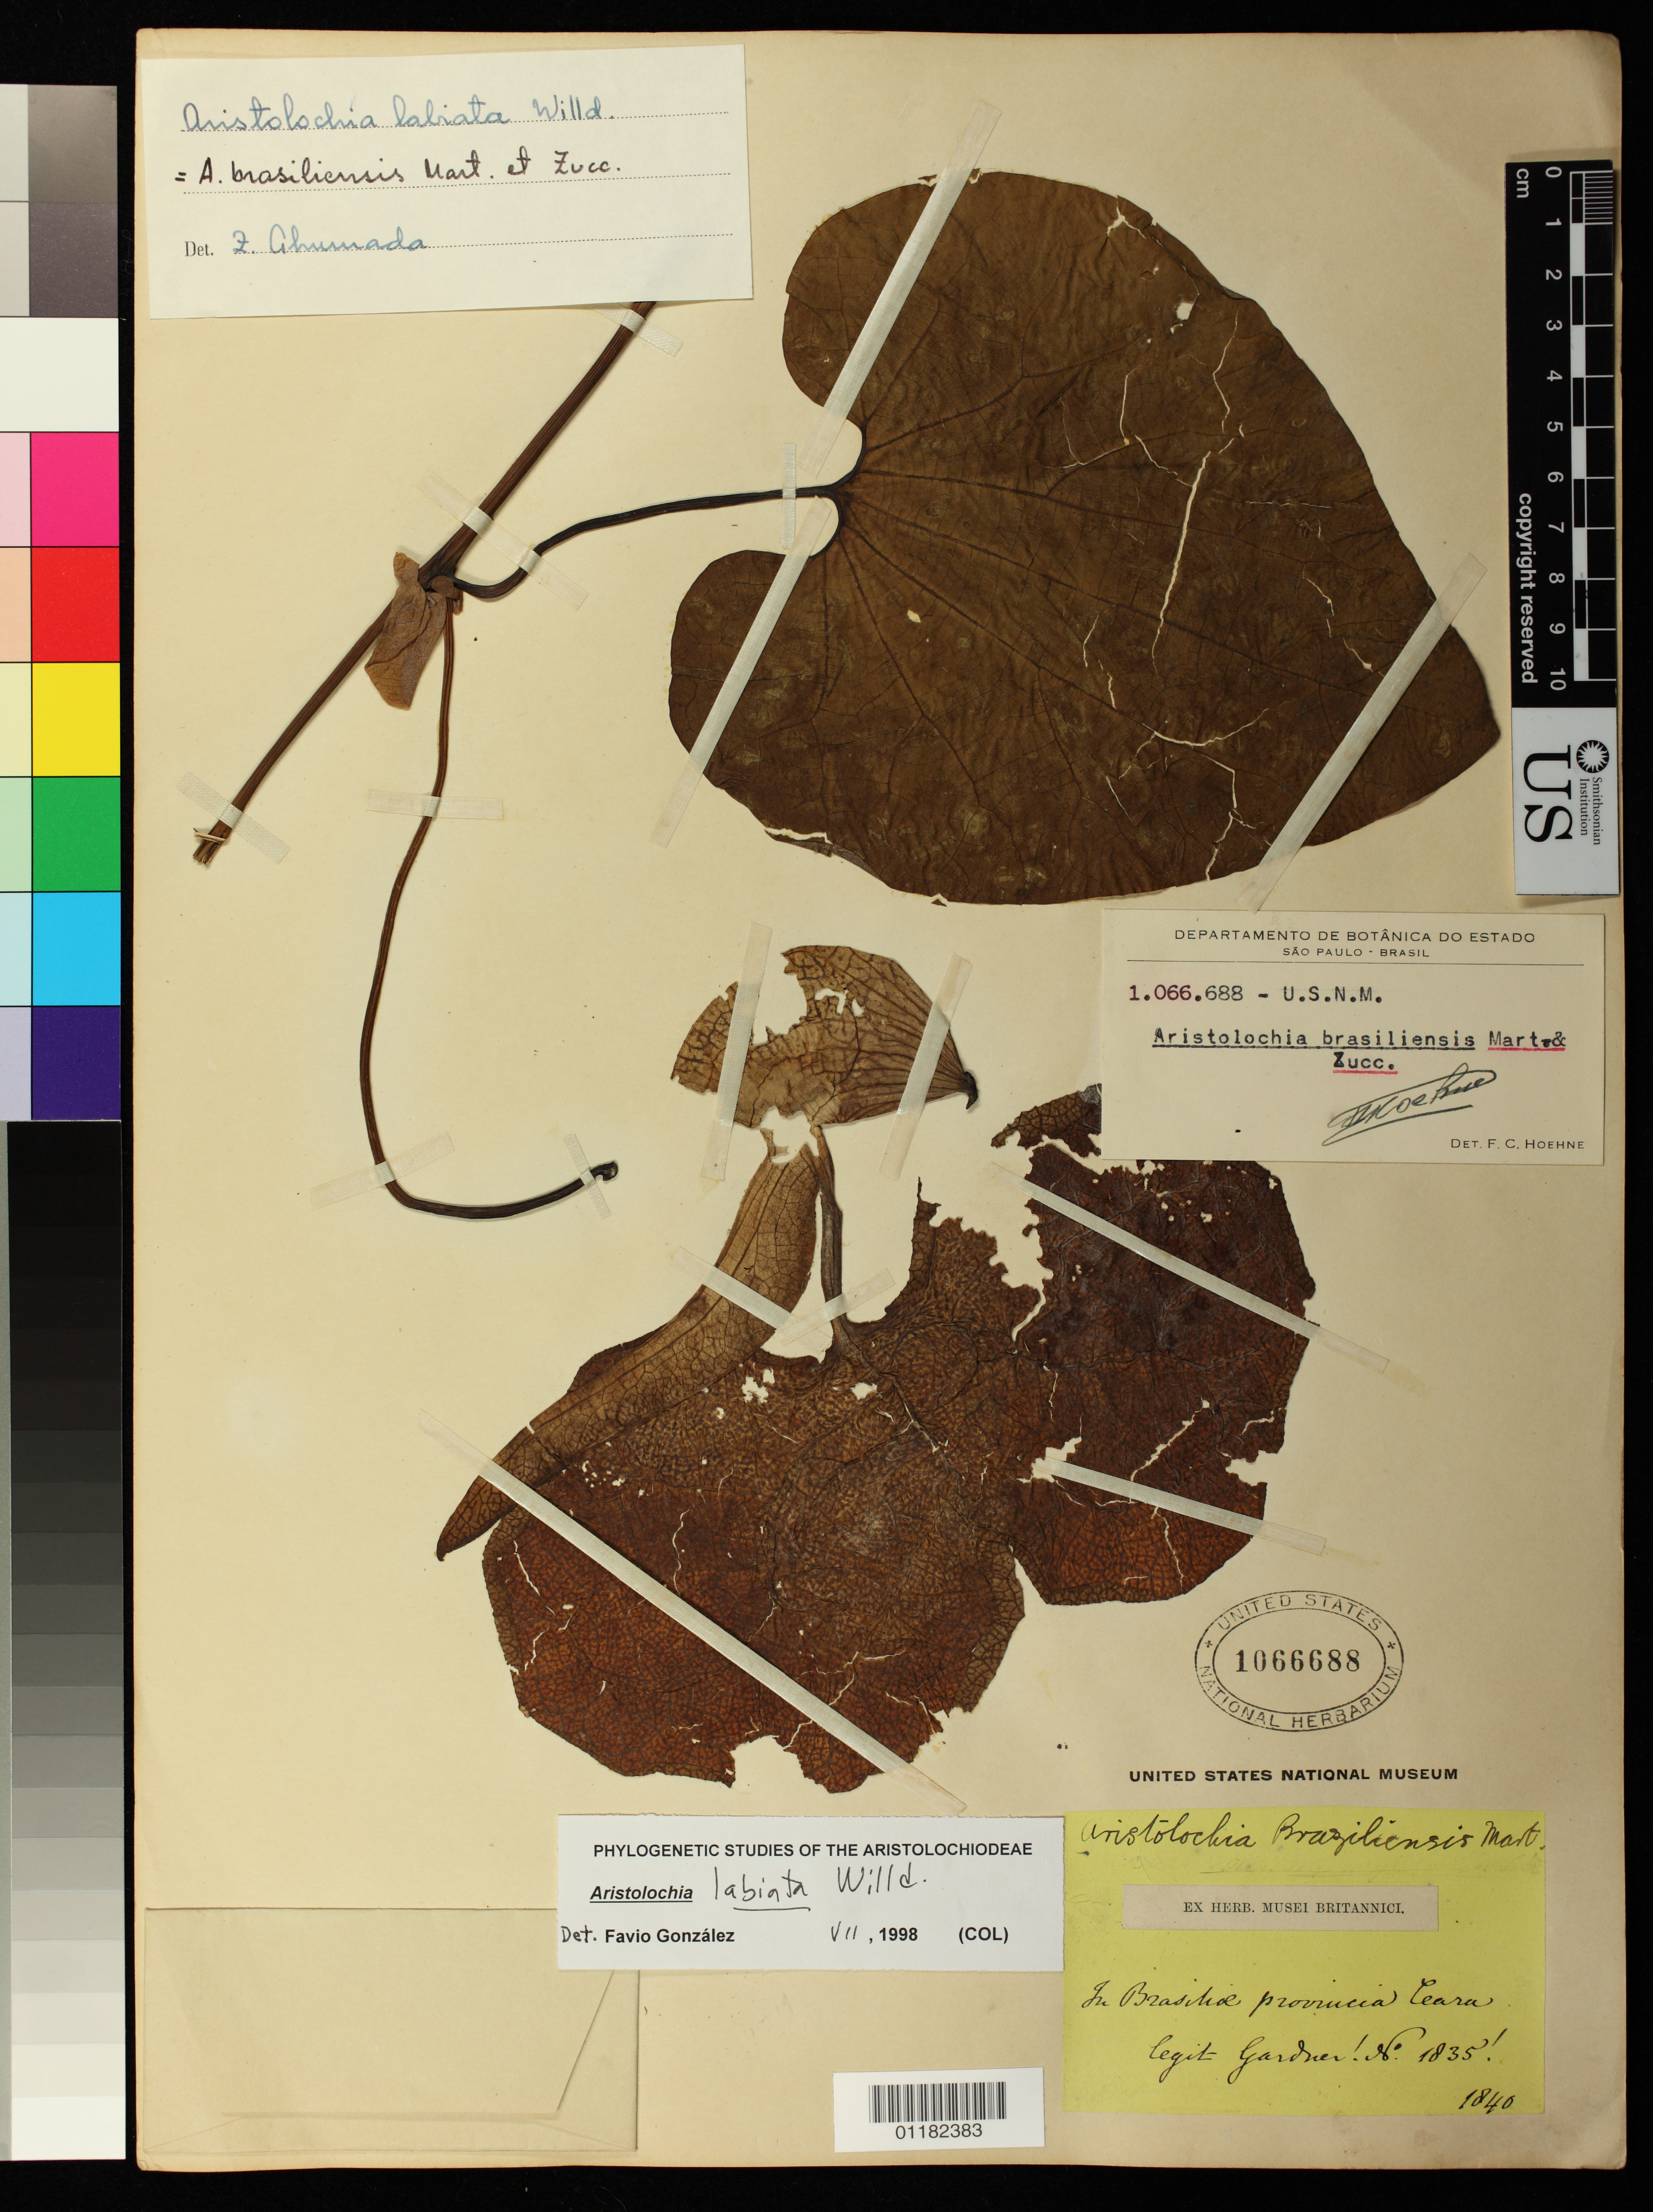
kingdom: Plantae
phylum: Tracheophyta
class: Magnoliopsida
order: Piperales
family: Aristolochiaceae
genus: Aristolochia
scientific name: Aristolochia labiata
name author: Willd.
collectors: G. Gardner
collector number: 1835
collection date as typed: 1840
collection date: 1840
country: Brazil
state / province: Ceará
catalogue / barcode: US 1066688